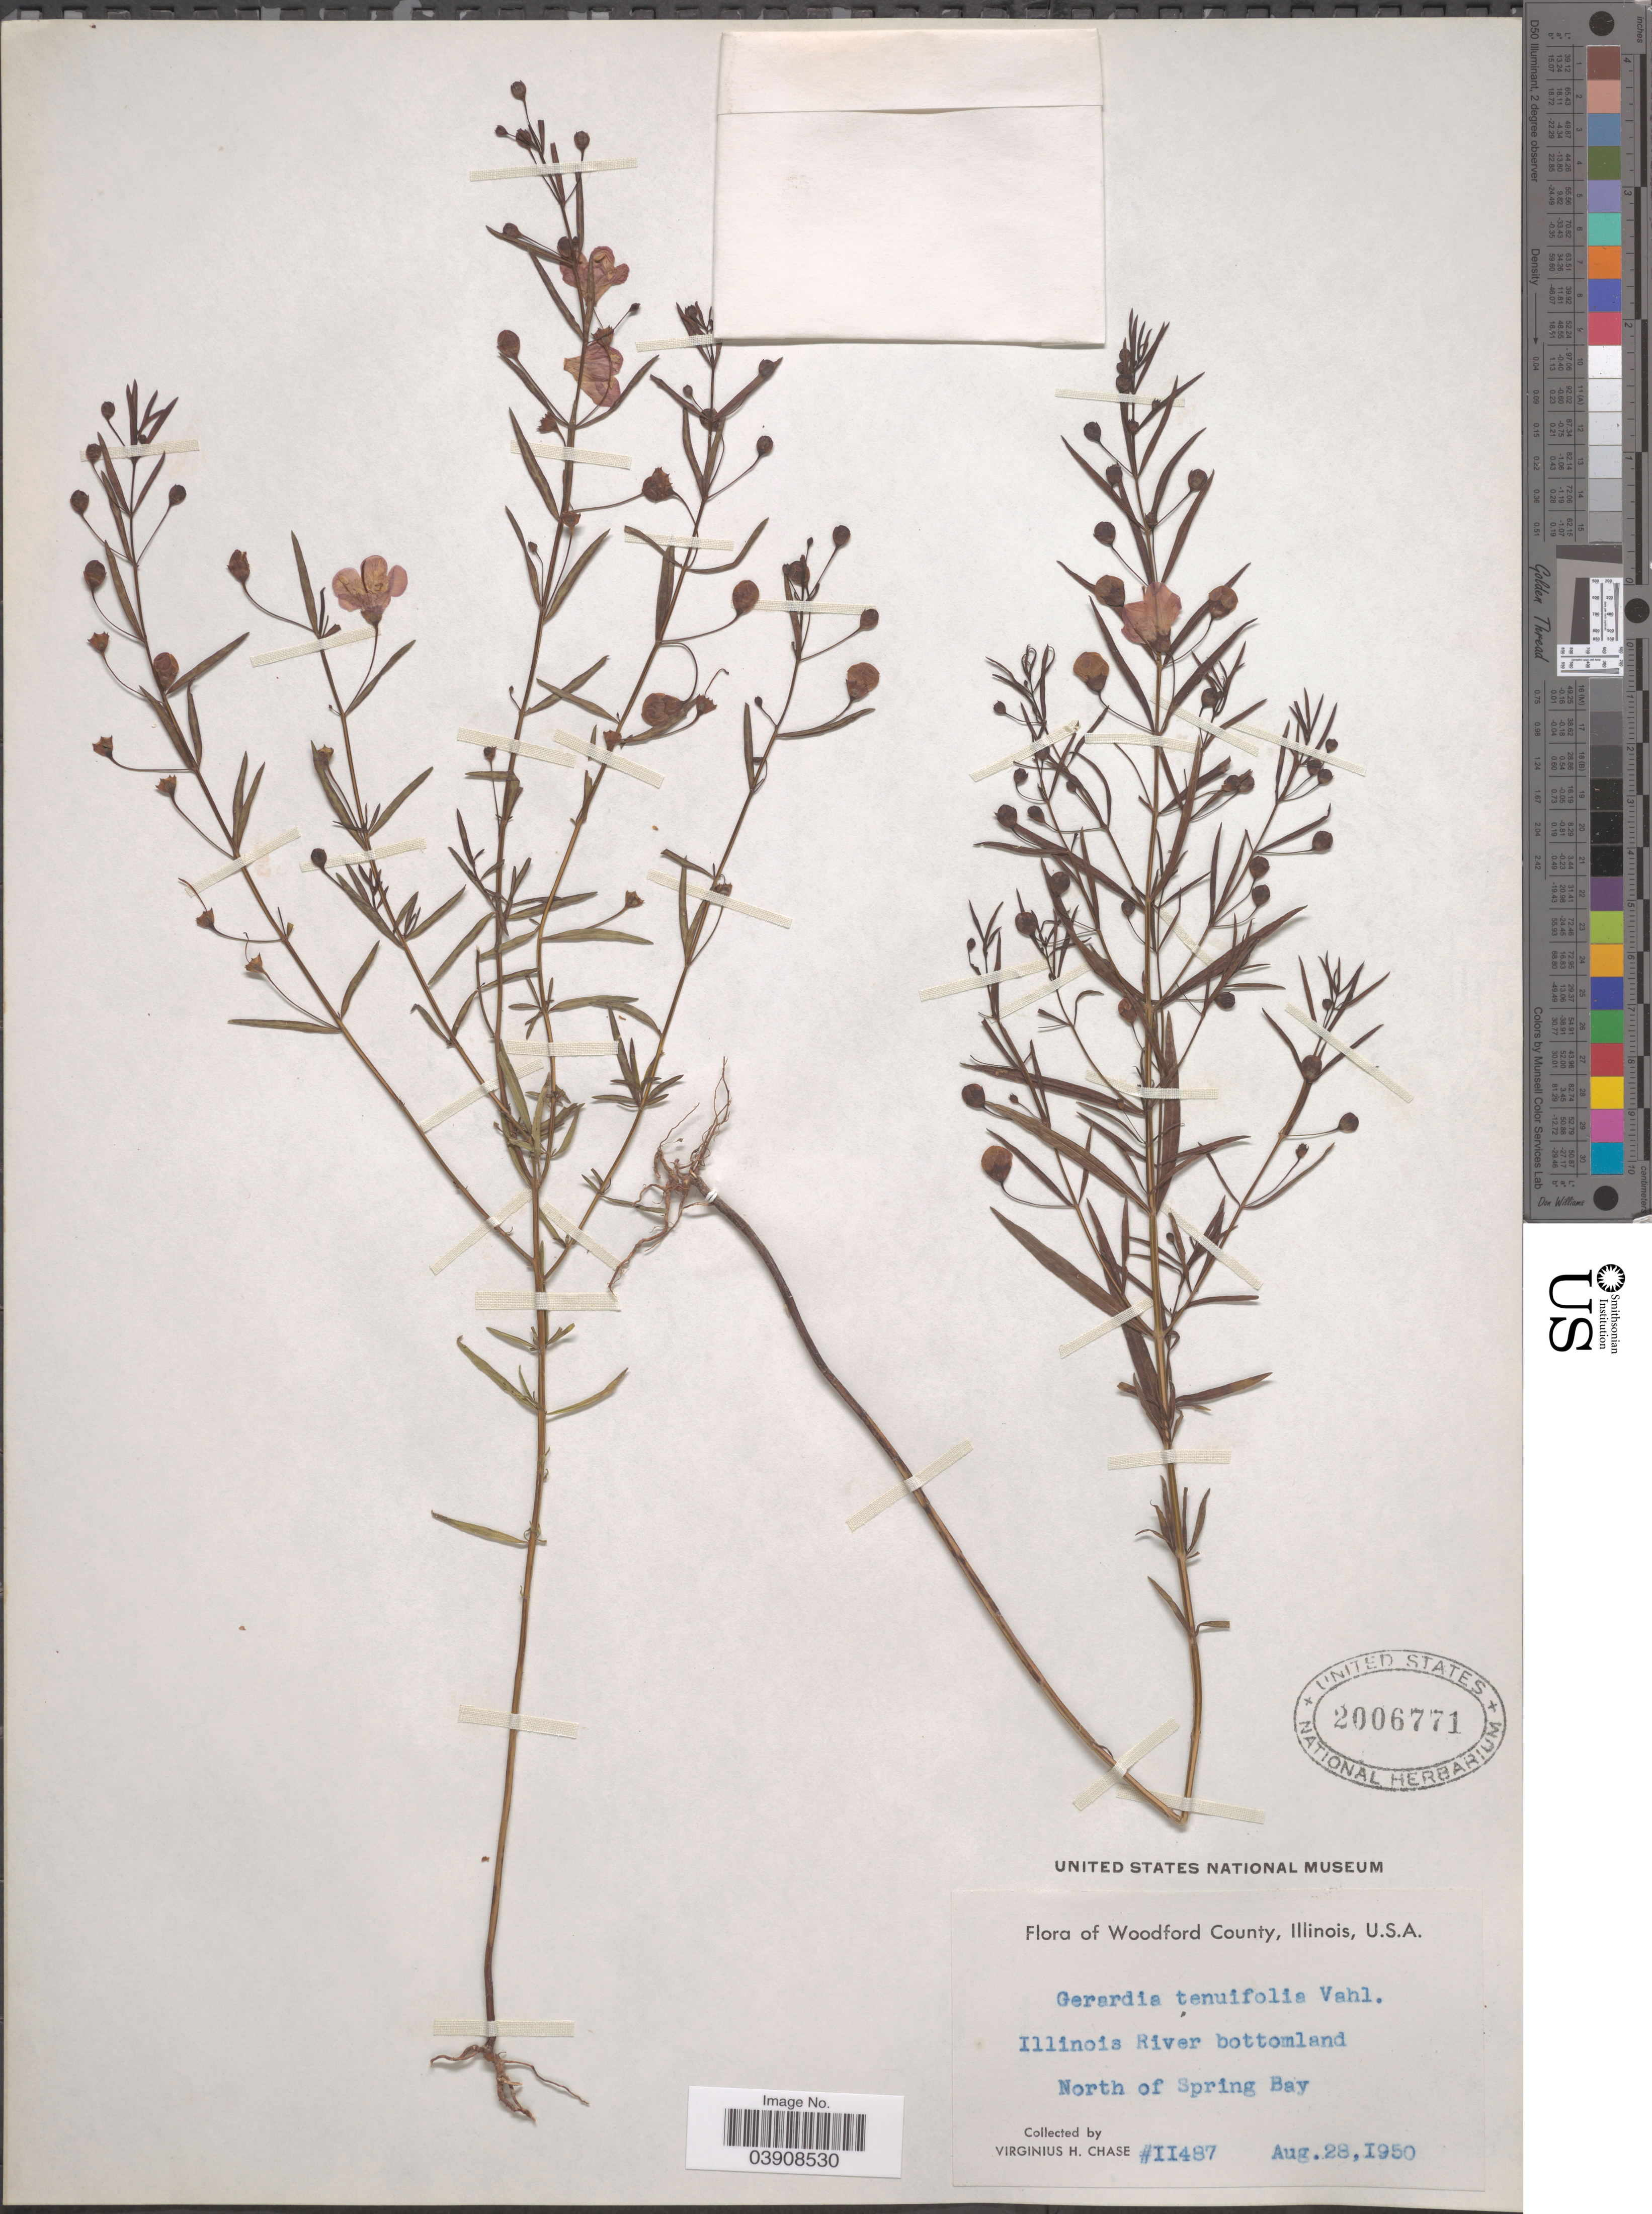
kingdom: Plantae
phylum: Tracheophyta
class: Magnoliopsida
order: Lamiales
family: Orobanchaceae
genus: Agalinis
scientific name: Agalinis tenuifolia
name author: (Vahl) Raf.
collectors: V. H. Chase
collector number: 11487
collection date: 1950-08-28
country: United States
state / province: Illinois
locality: Woodford County. Illinois River bottomland. North of Spring Bay.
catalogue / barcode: US 2006771